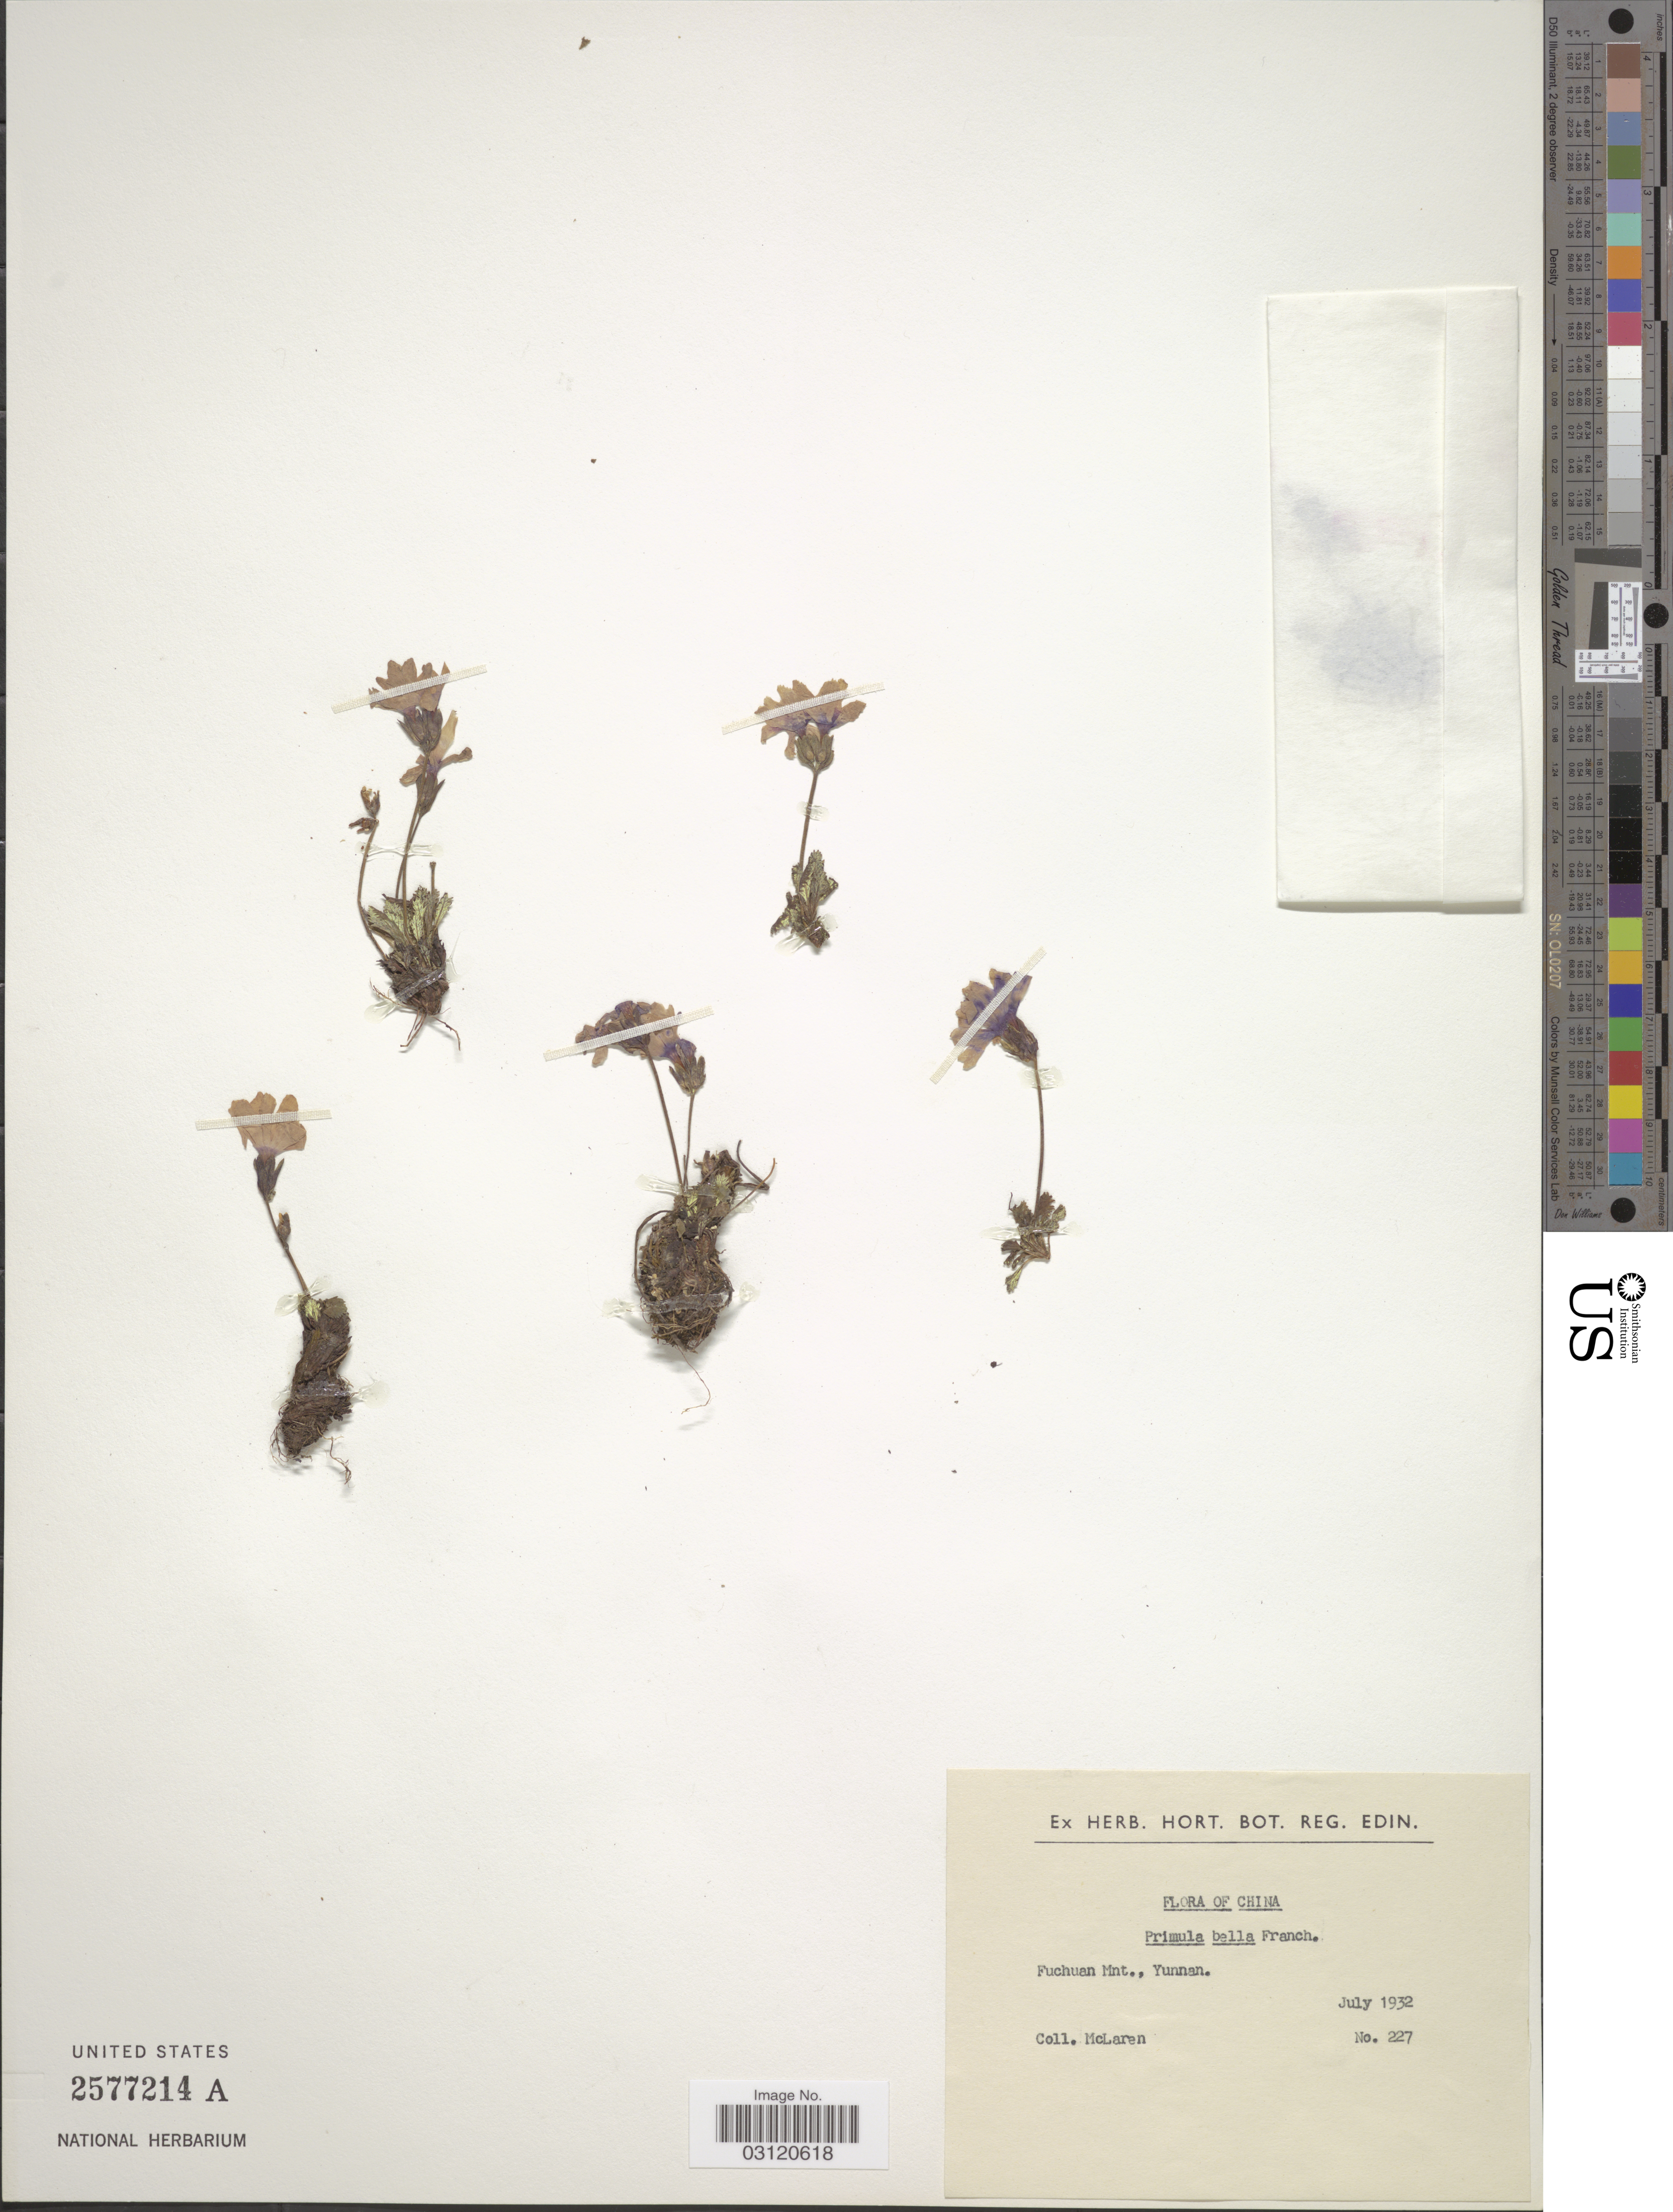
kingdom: Plantae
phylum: Tracheophyta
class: Magnoliopsida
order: Ericales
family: Primulaceae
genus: Primula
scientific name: Primula bella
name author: Franch.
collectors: McLaren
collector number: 227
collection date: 1932-07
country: China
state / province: Yunnan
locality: Fuchuan Mnt.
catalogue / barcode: US 2577214A